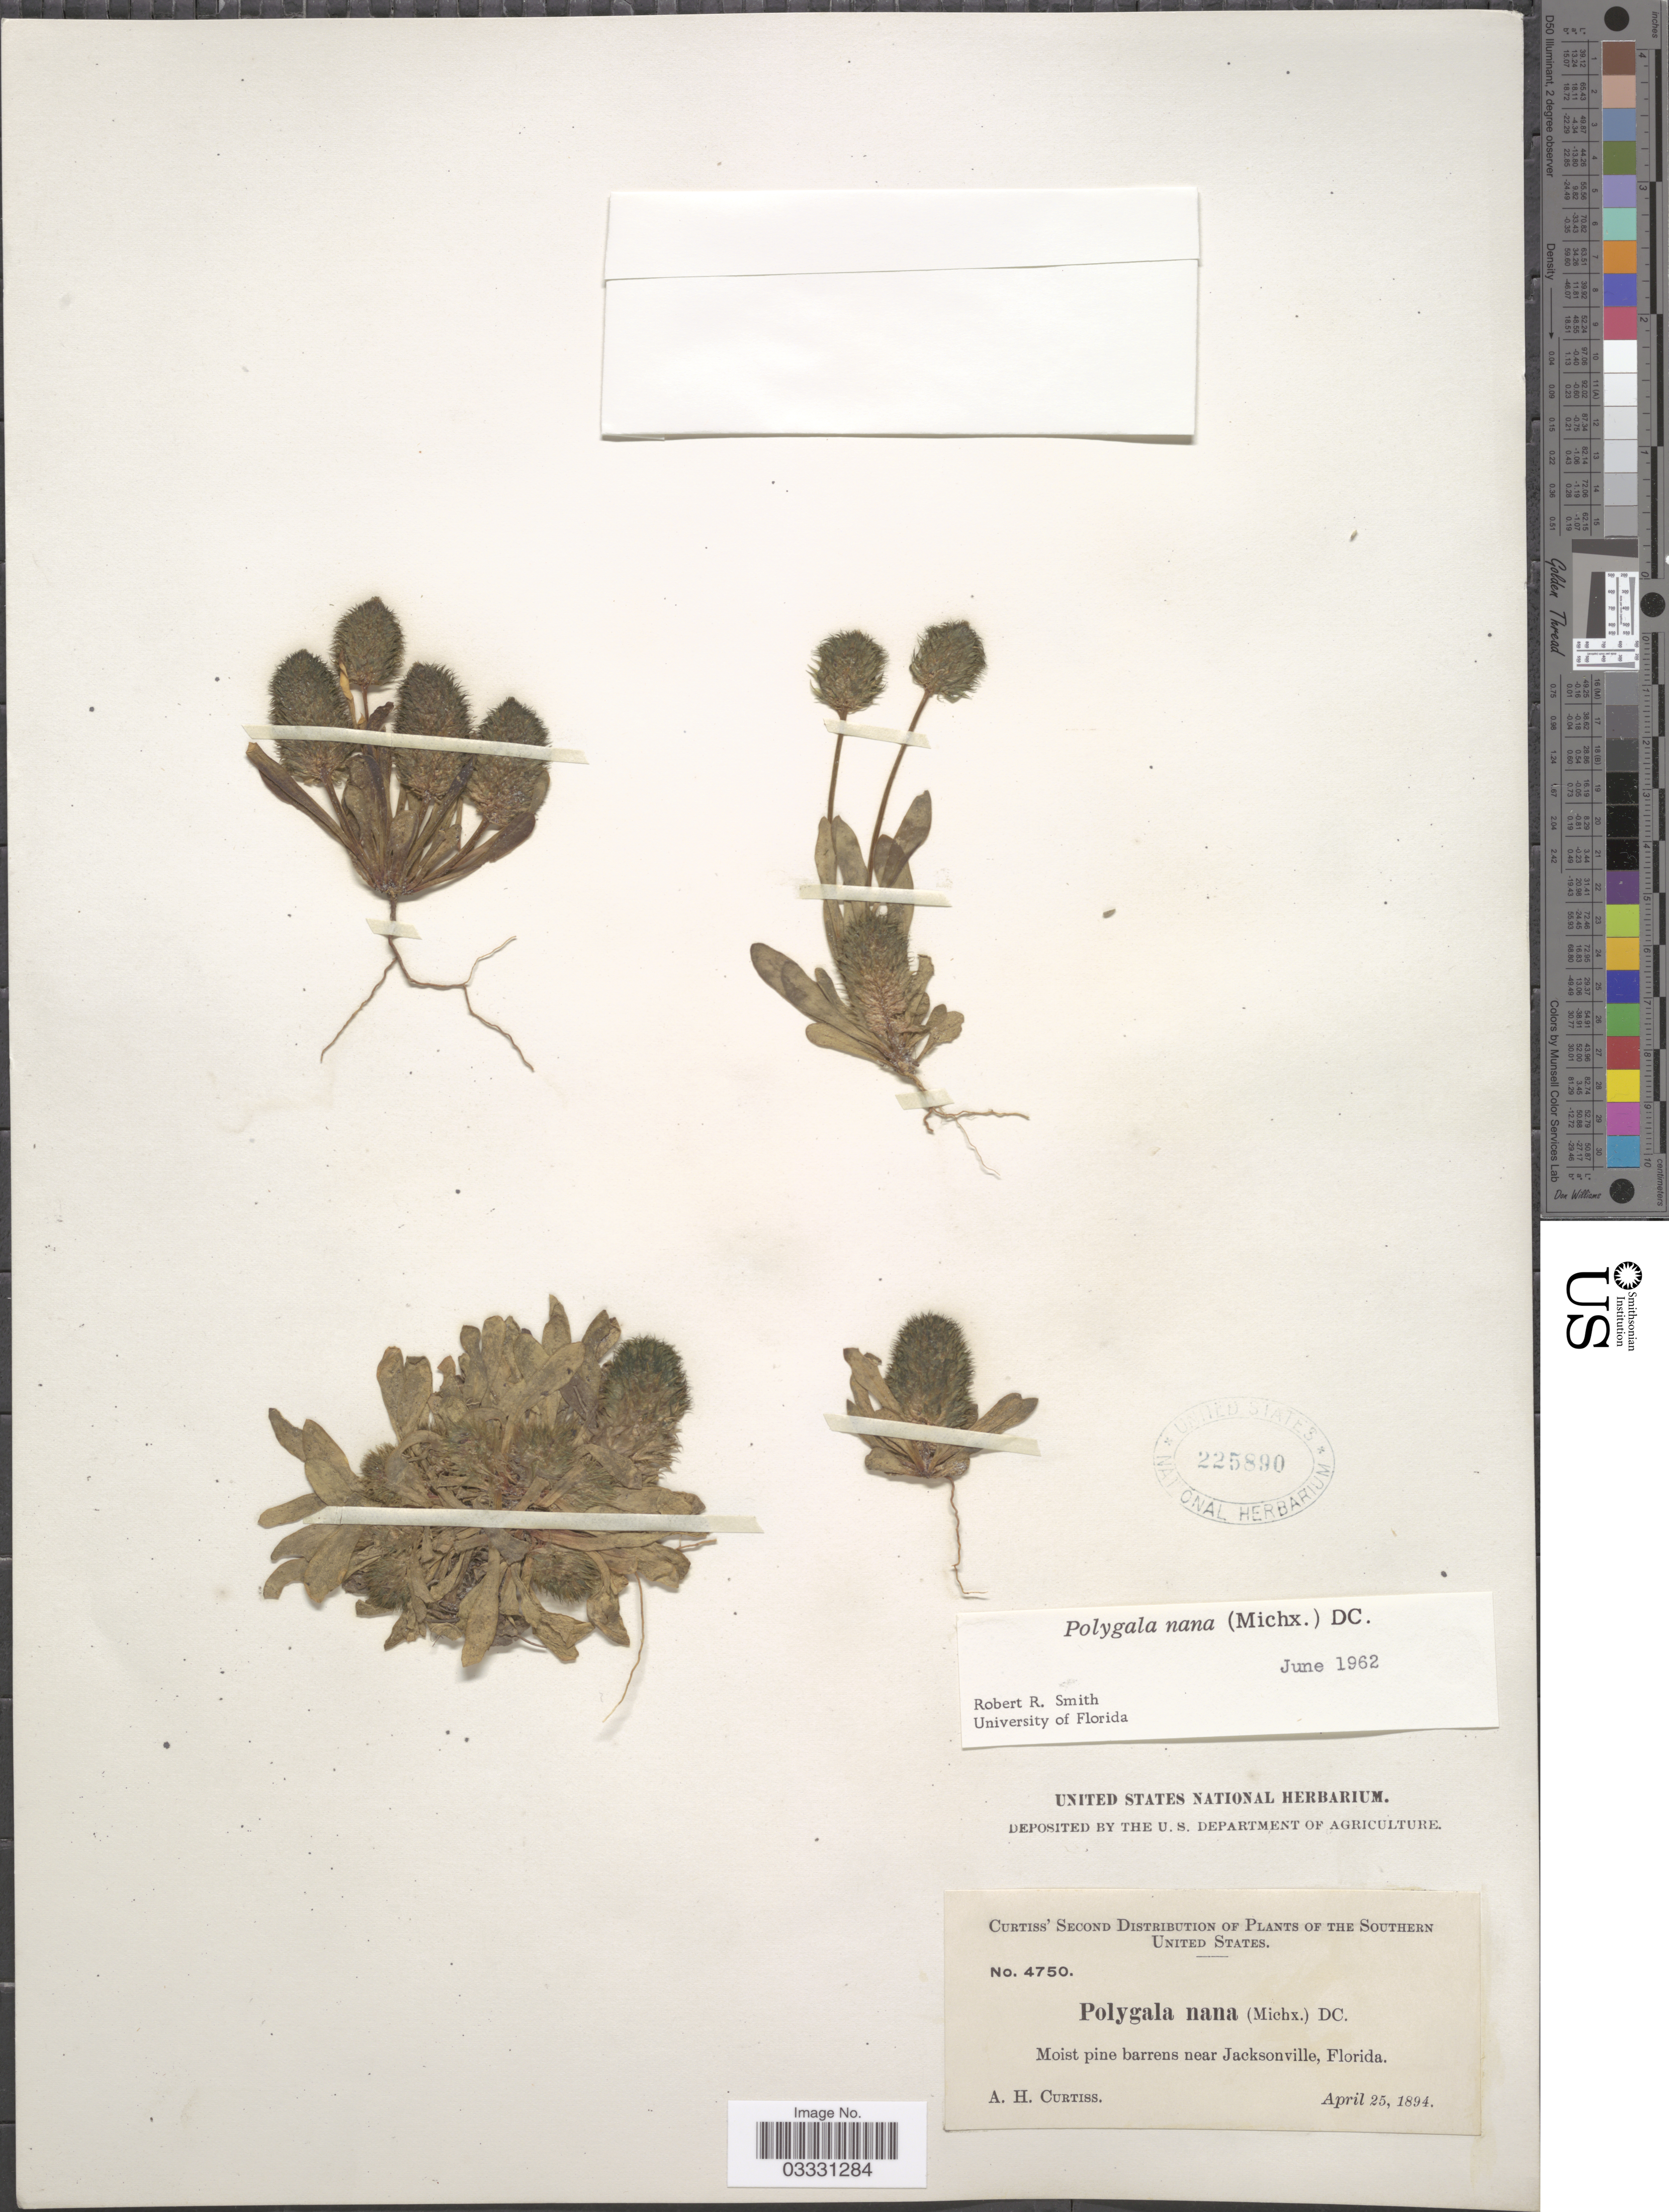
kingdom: Plantae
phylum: Tracheophyta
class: Magnoliopsida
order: Fabales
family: Polygalaceae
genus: Polygala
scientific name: Polygala nana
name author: (Michx.) DC.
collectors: A. H. Curtiss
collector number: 4750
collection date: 1894-04-25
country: United States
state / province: Florida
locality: The Southern United States. Near Jacksonville.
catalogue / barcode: US 225890